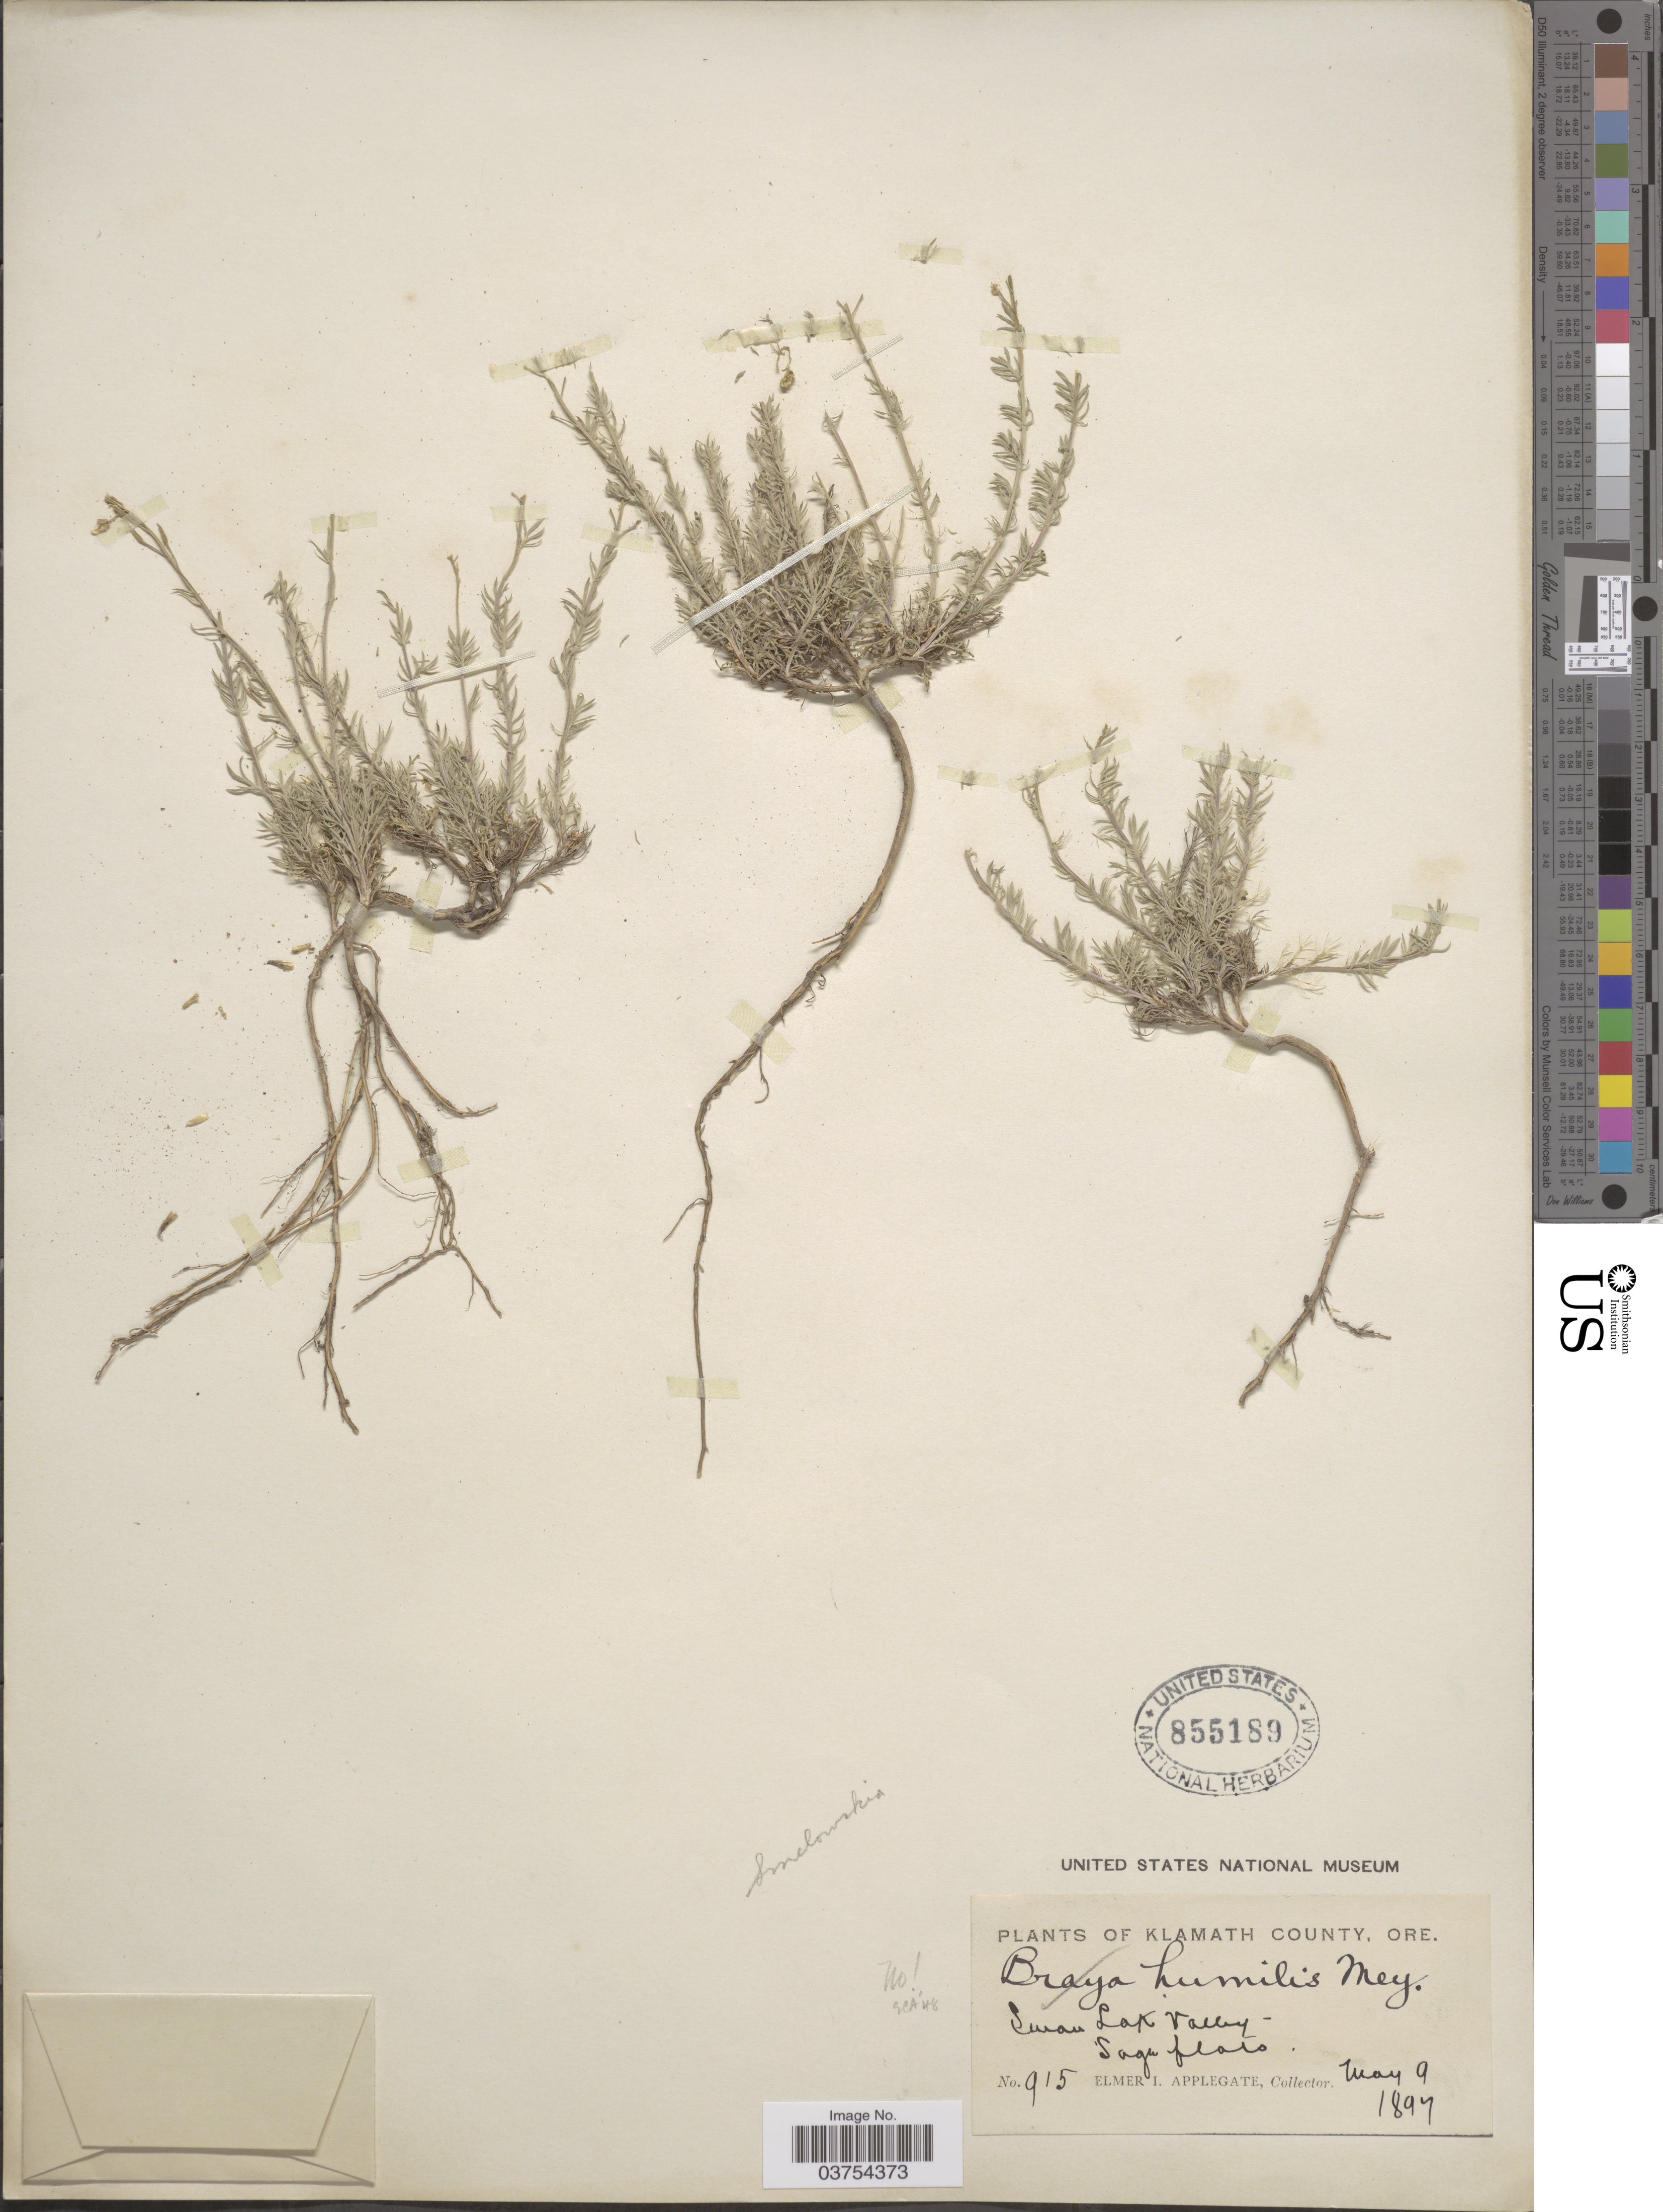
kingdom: Plantae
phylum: Tracheophyta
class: Magnoliopsida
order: Brassicales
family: Brassicaceae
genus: Smelowskia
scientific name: Smelowskia ovalis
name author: M.E. Jones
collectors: E. I. Applegate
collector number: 915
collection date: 1894-05-09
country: United States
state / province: Oregon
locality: Klamath County. Swan Lake Valley: Sage flats.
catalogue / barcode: US 855189